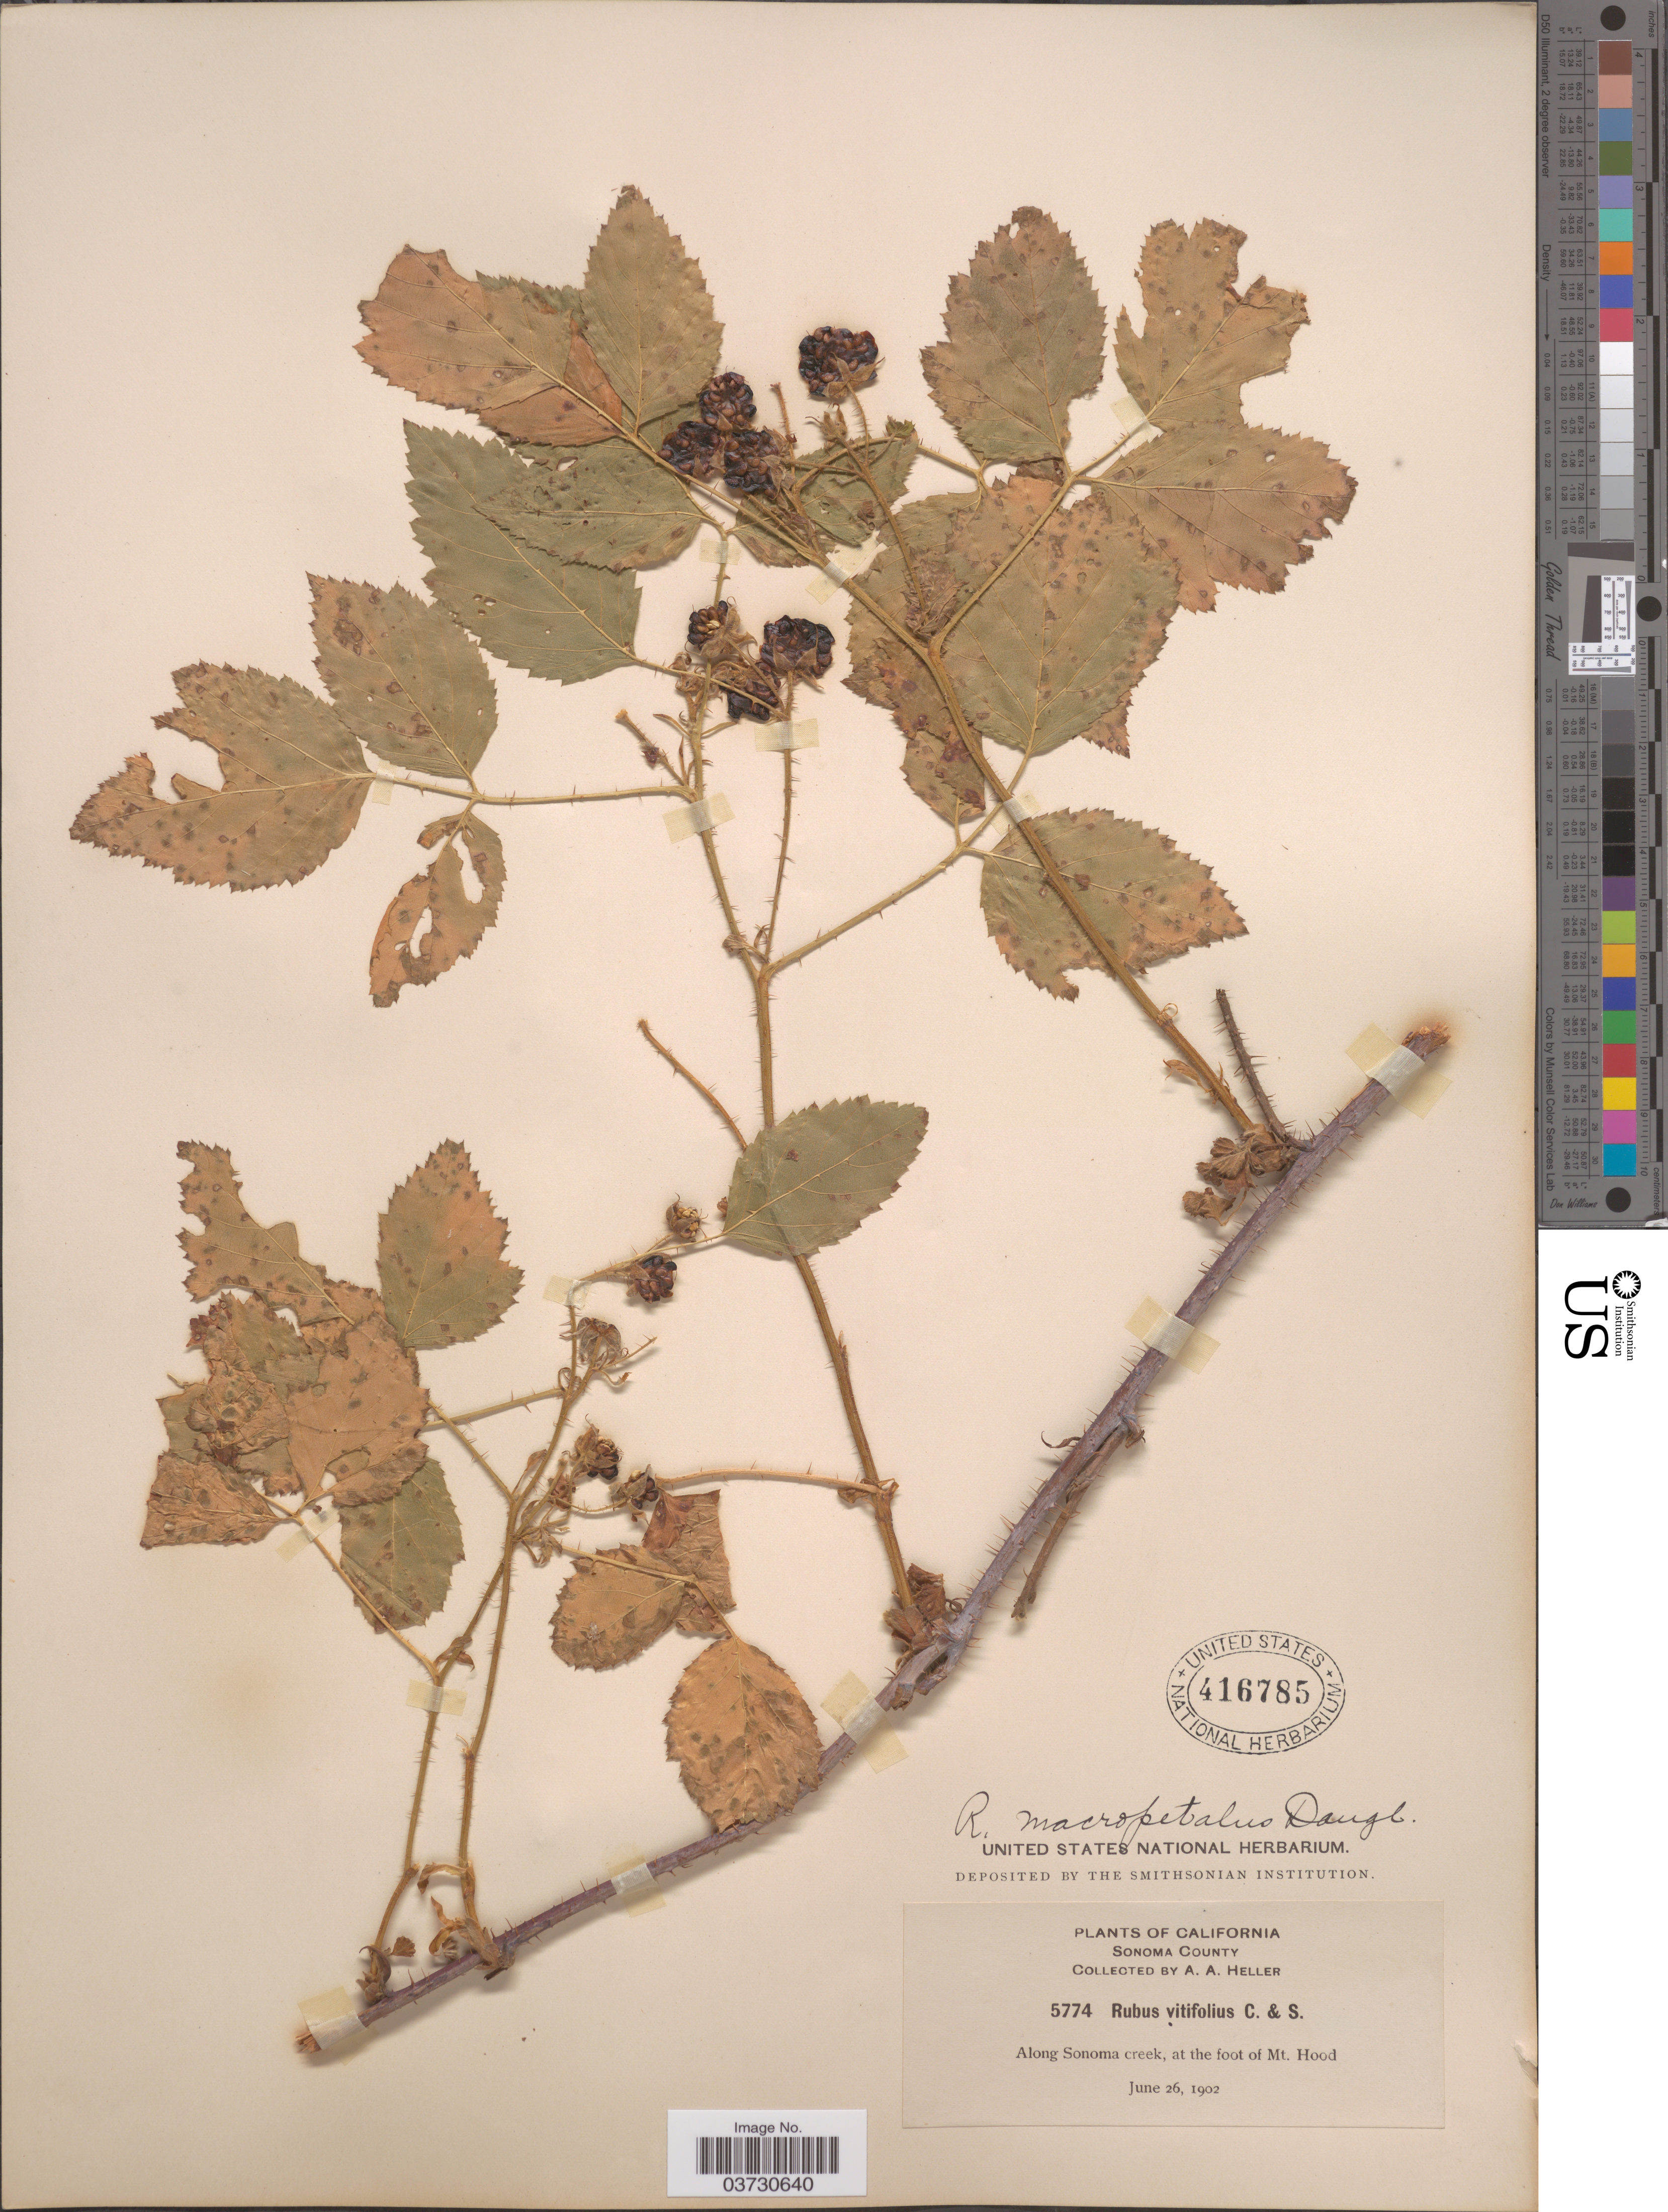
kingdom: Plantae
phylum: Tracheophyta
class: Magnoliopsida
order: Rosales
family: Rosaceae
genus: Rubus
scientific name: Rubus macropetalus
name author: Douglas ex Hook.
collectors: A. A. Heller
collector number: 5774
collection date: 1902-06-26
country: United States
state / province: California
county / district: Sonoma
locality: Sonoma County. Along Sonoma Creek, at the foot of Mt. Hood.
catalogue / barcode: US 416785